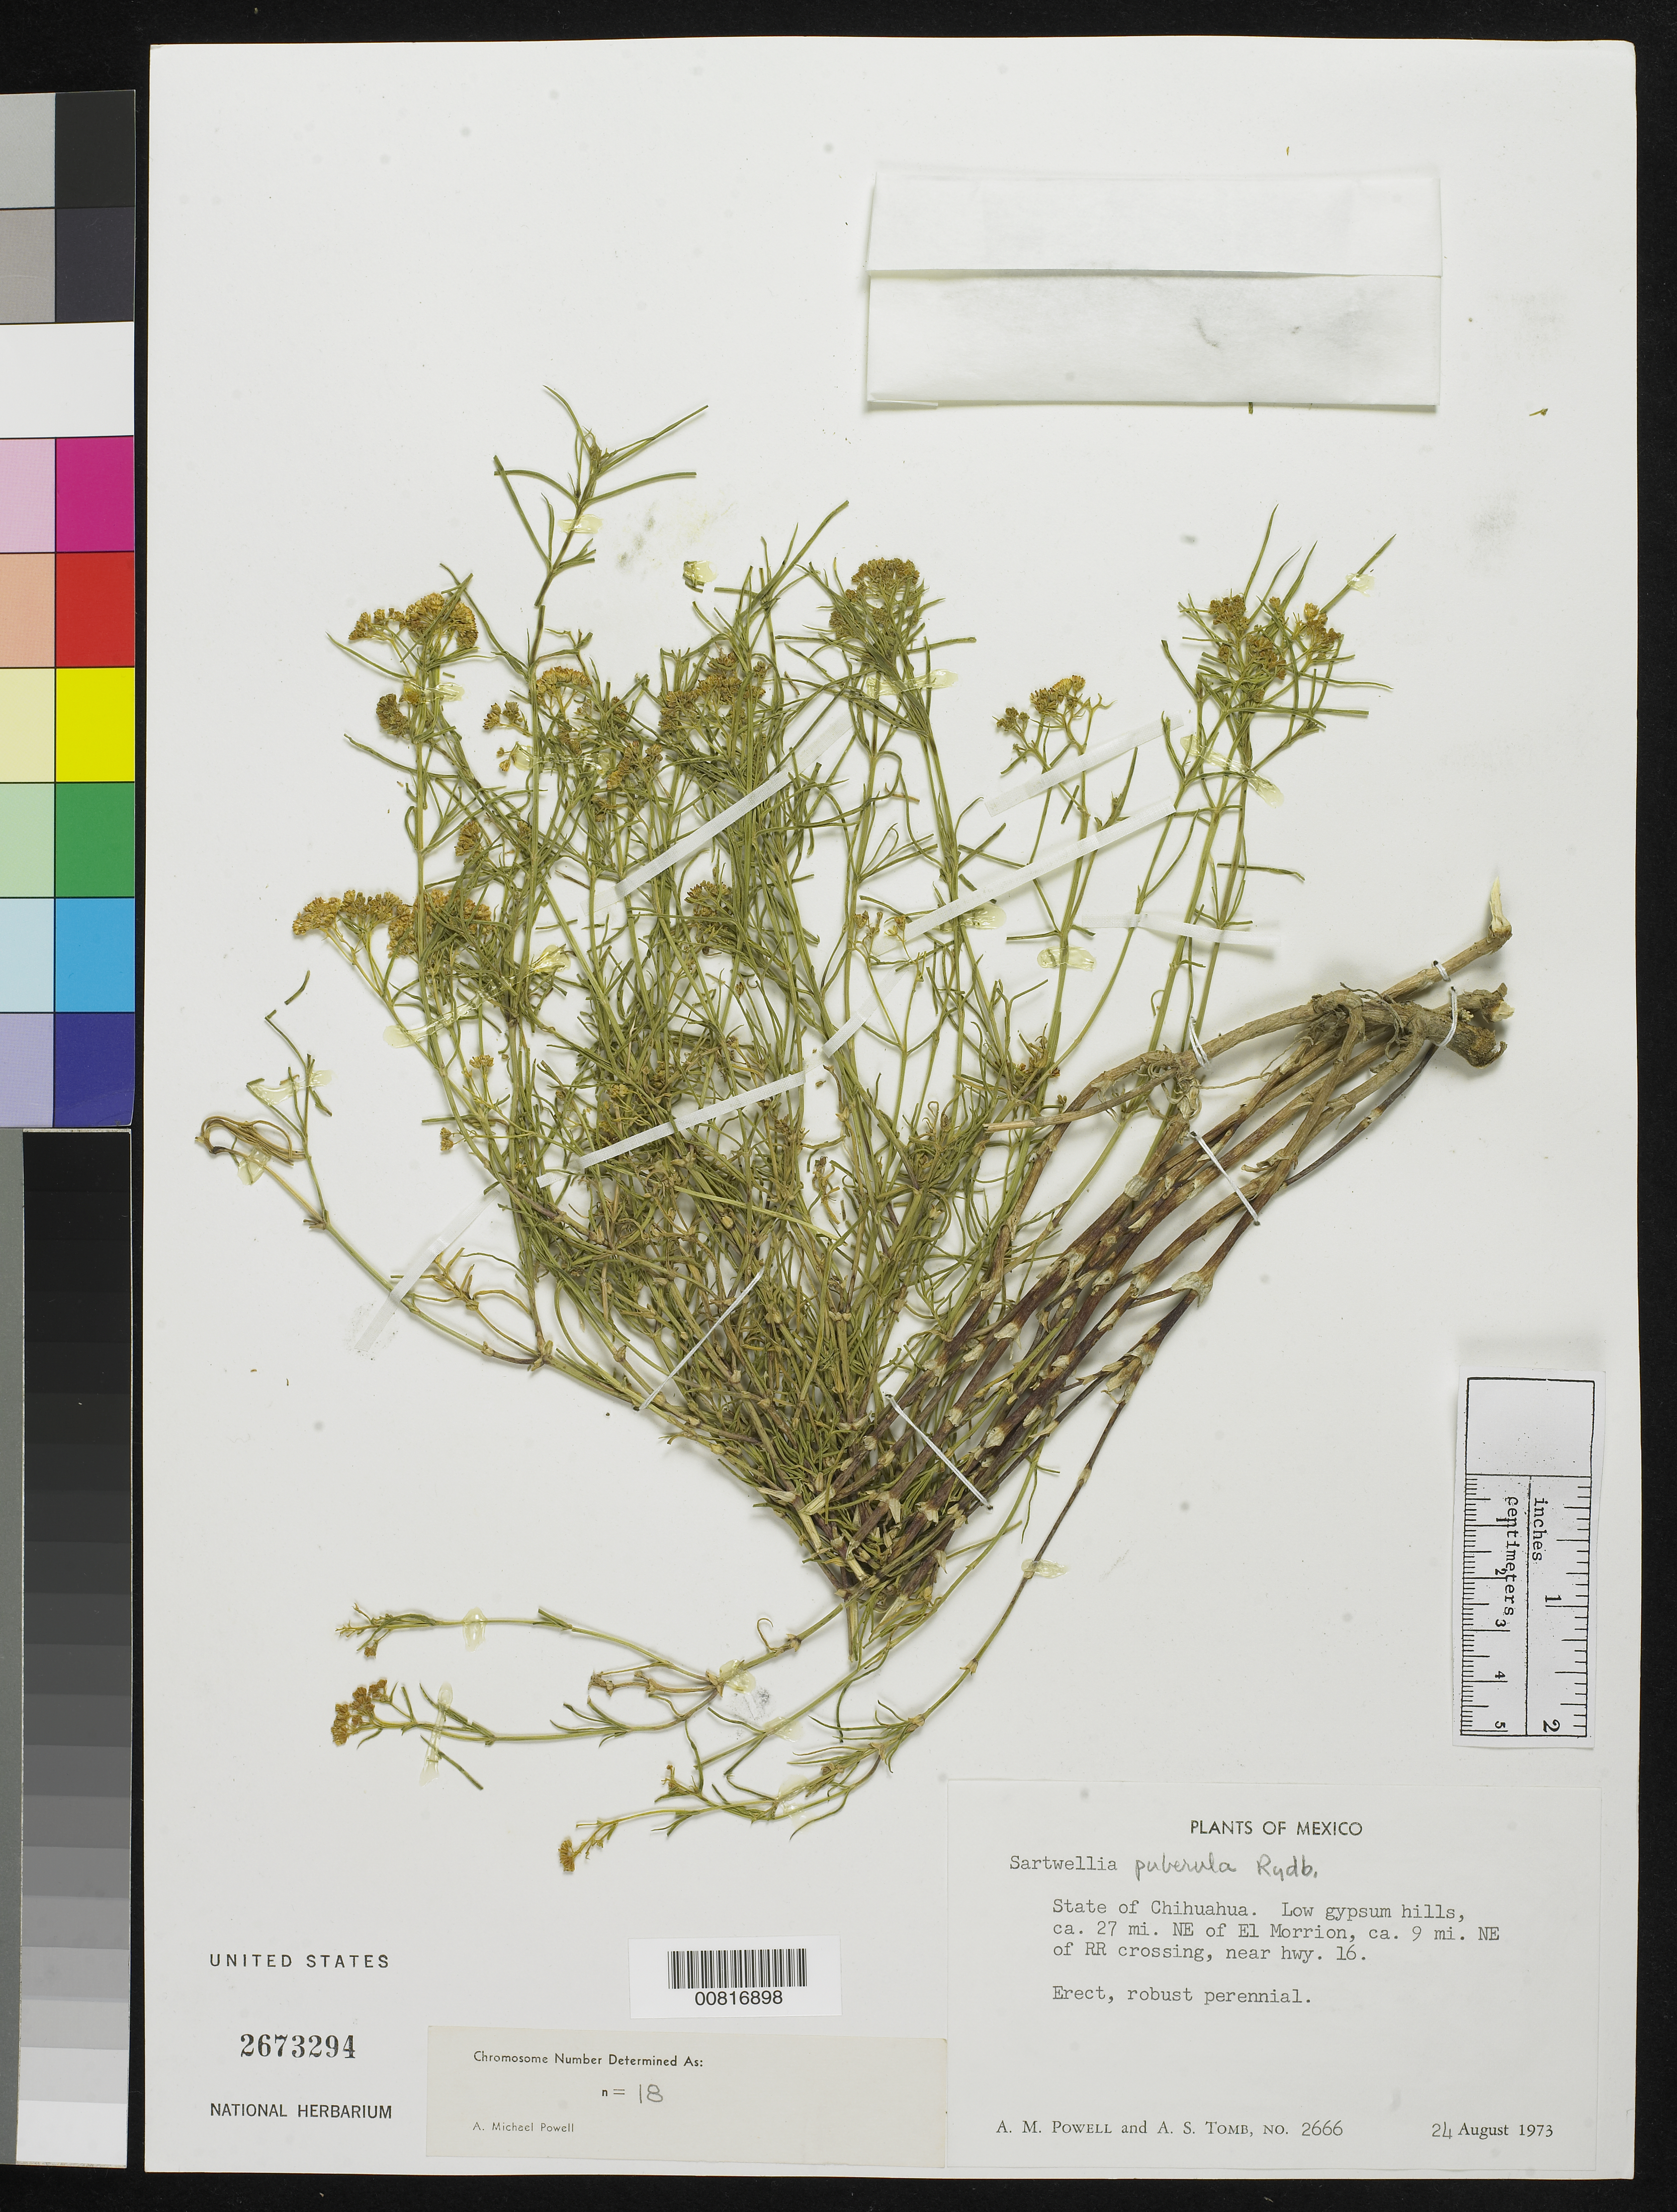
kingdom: Plantae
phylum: Tracheophyta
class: Magnoliopsida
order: Asterales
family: Asteraceae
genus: Sartwellia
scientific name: Sartwellia puberula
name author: Rydb.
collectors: A. M. Powell & A. Tomb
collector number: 2666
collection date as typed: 24 Aug 1973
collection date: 1973-08-24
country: Mexico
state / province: Chihuahua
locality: ca. 27 mi. NE of El Morrion, ca. 9 mi. NE of RR crossing, near hwy. 16.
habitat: Low gypsum hills.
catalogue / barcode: US 2673294